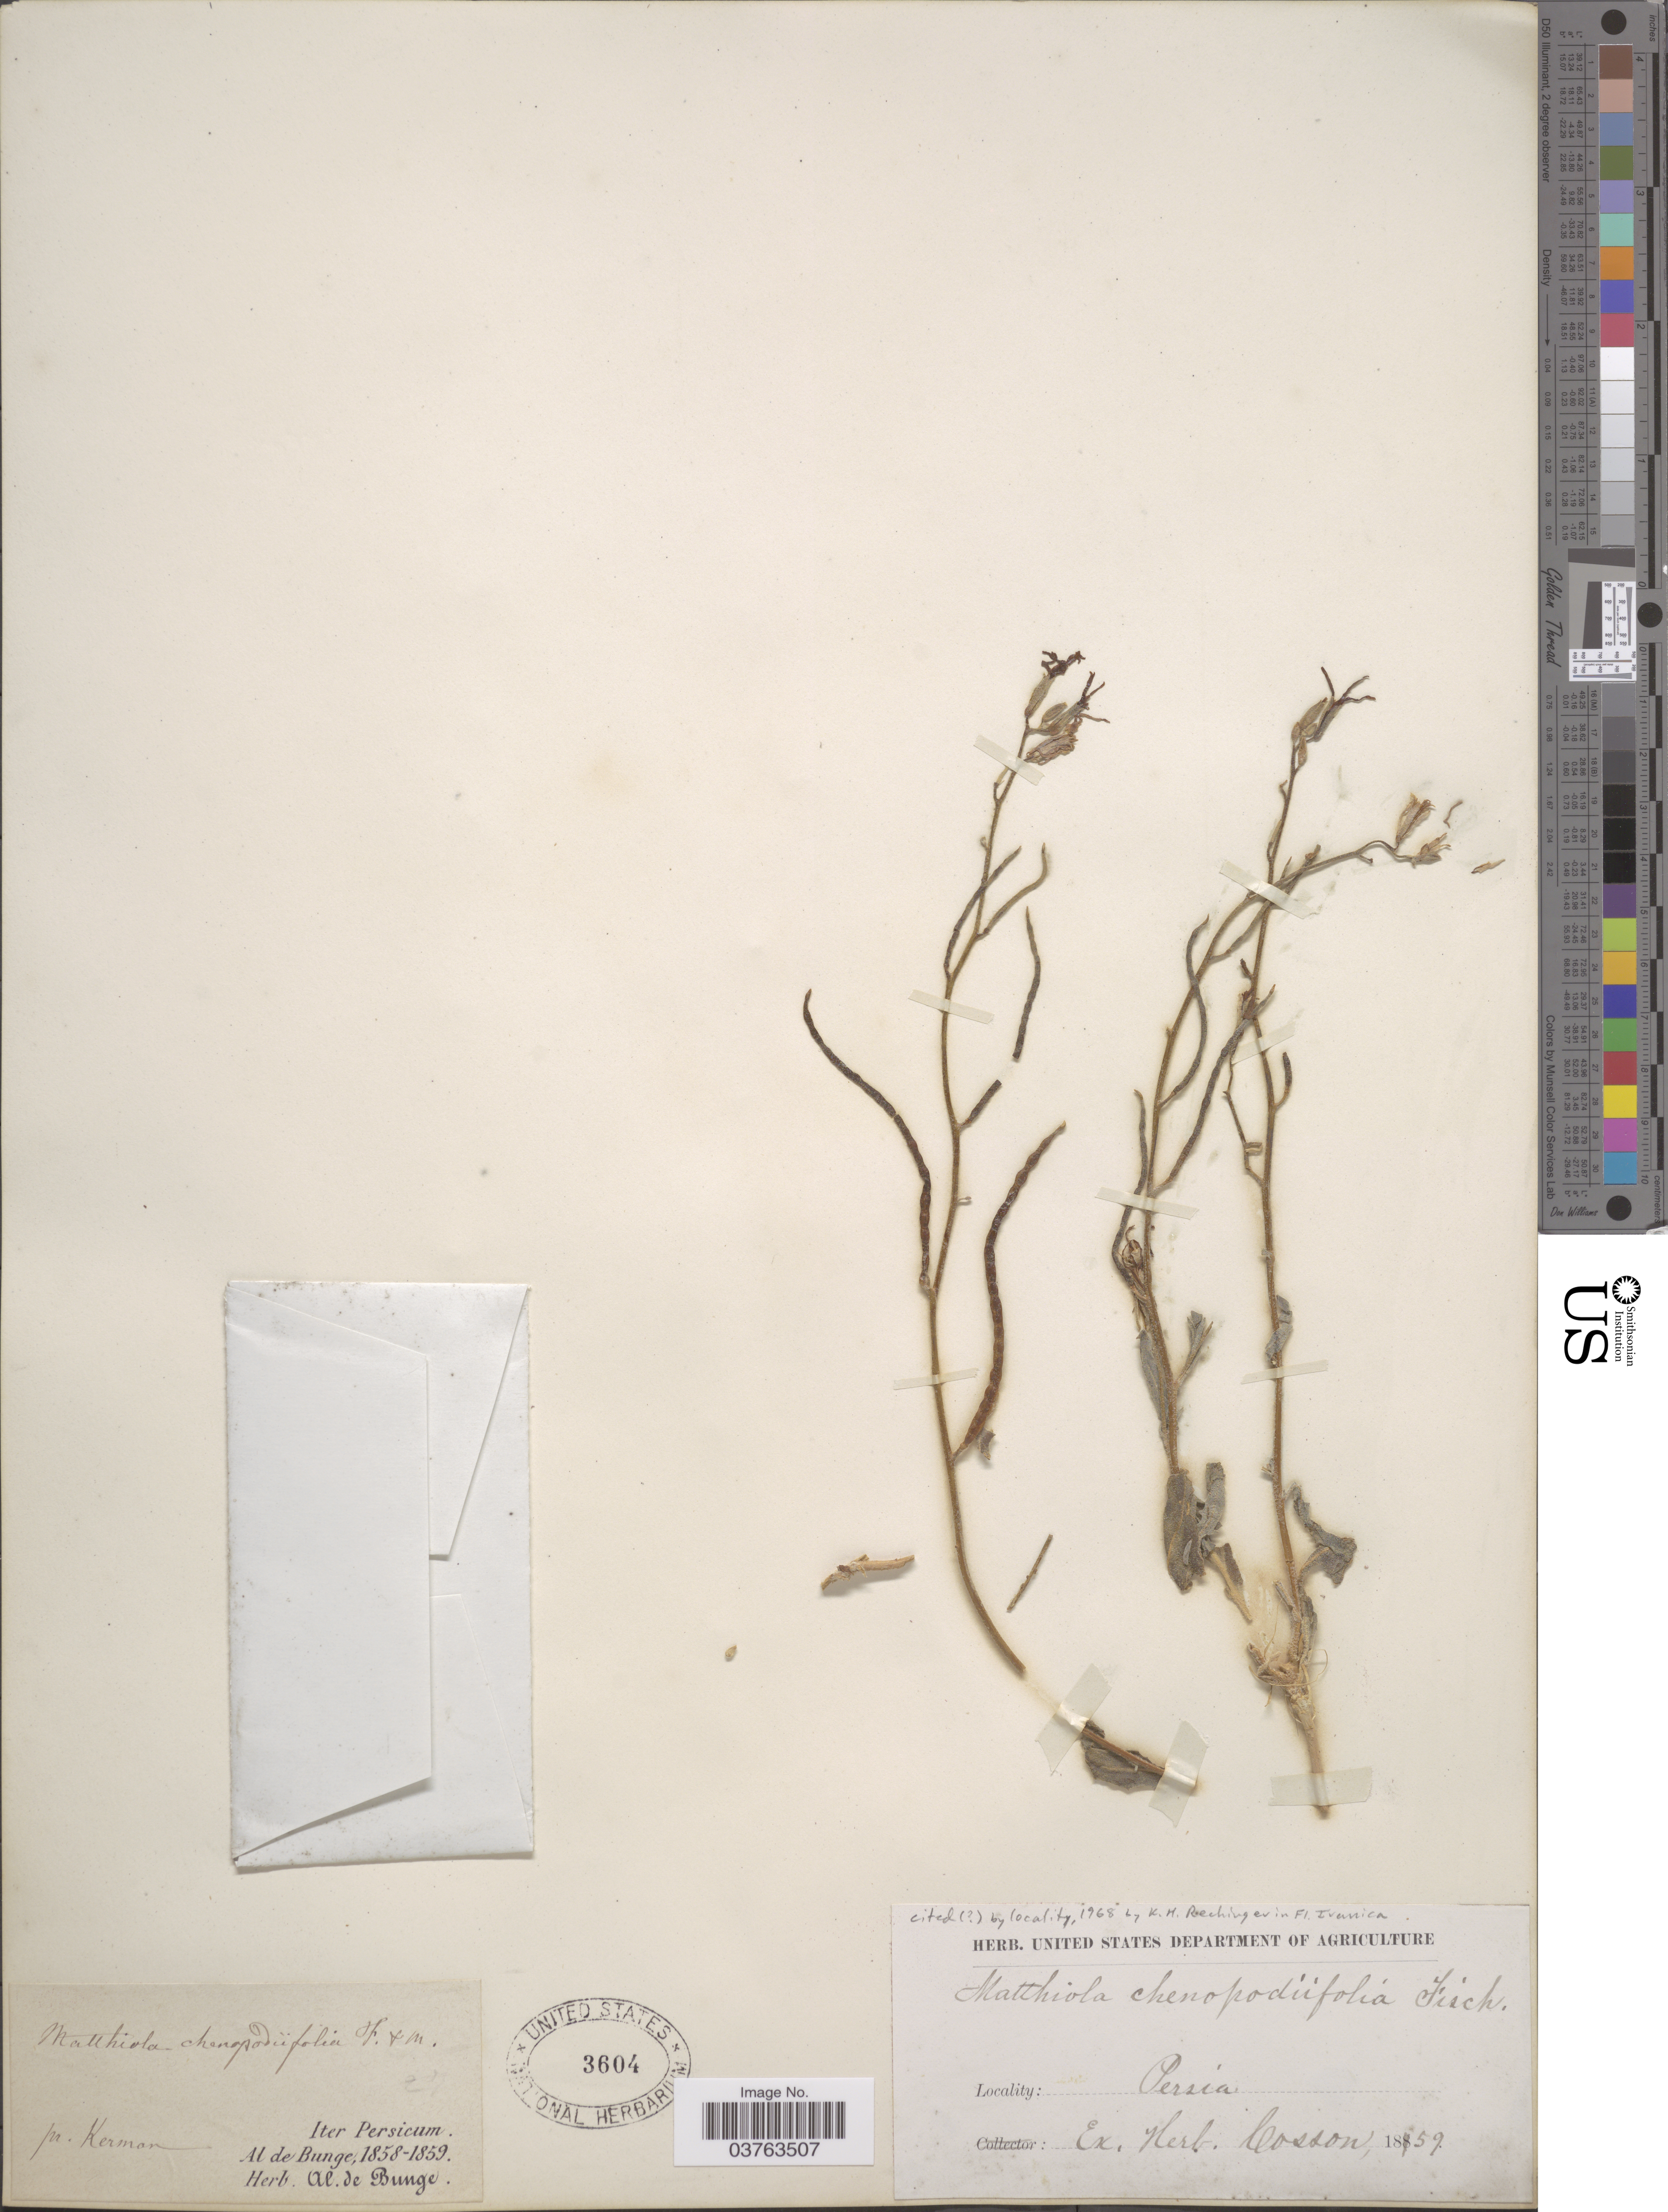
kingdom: Plantae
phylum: Tracheophyta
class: Magnoliopsida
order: Brassicales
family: Brassicaceae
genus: Matthiola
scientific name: Matthiola chenopodiifolia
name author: Fisch. & C.A. Mey.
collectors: A. de Bunge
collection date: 1859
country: Iran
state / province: Kerman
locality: Pr. Kerman, Iter Persicum.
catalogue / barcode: US 3604